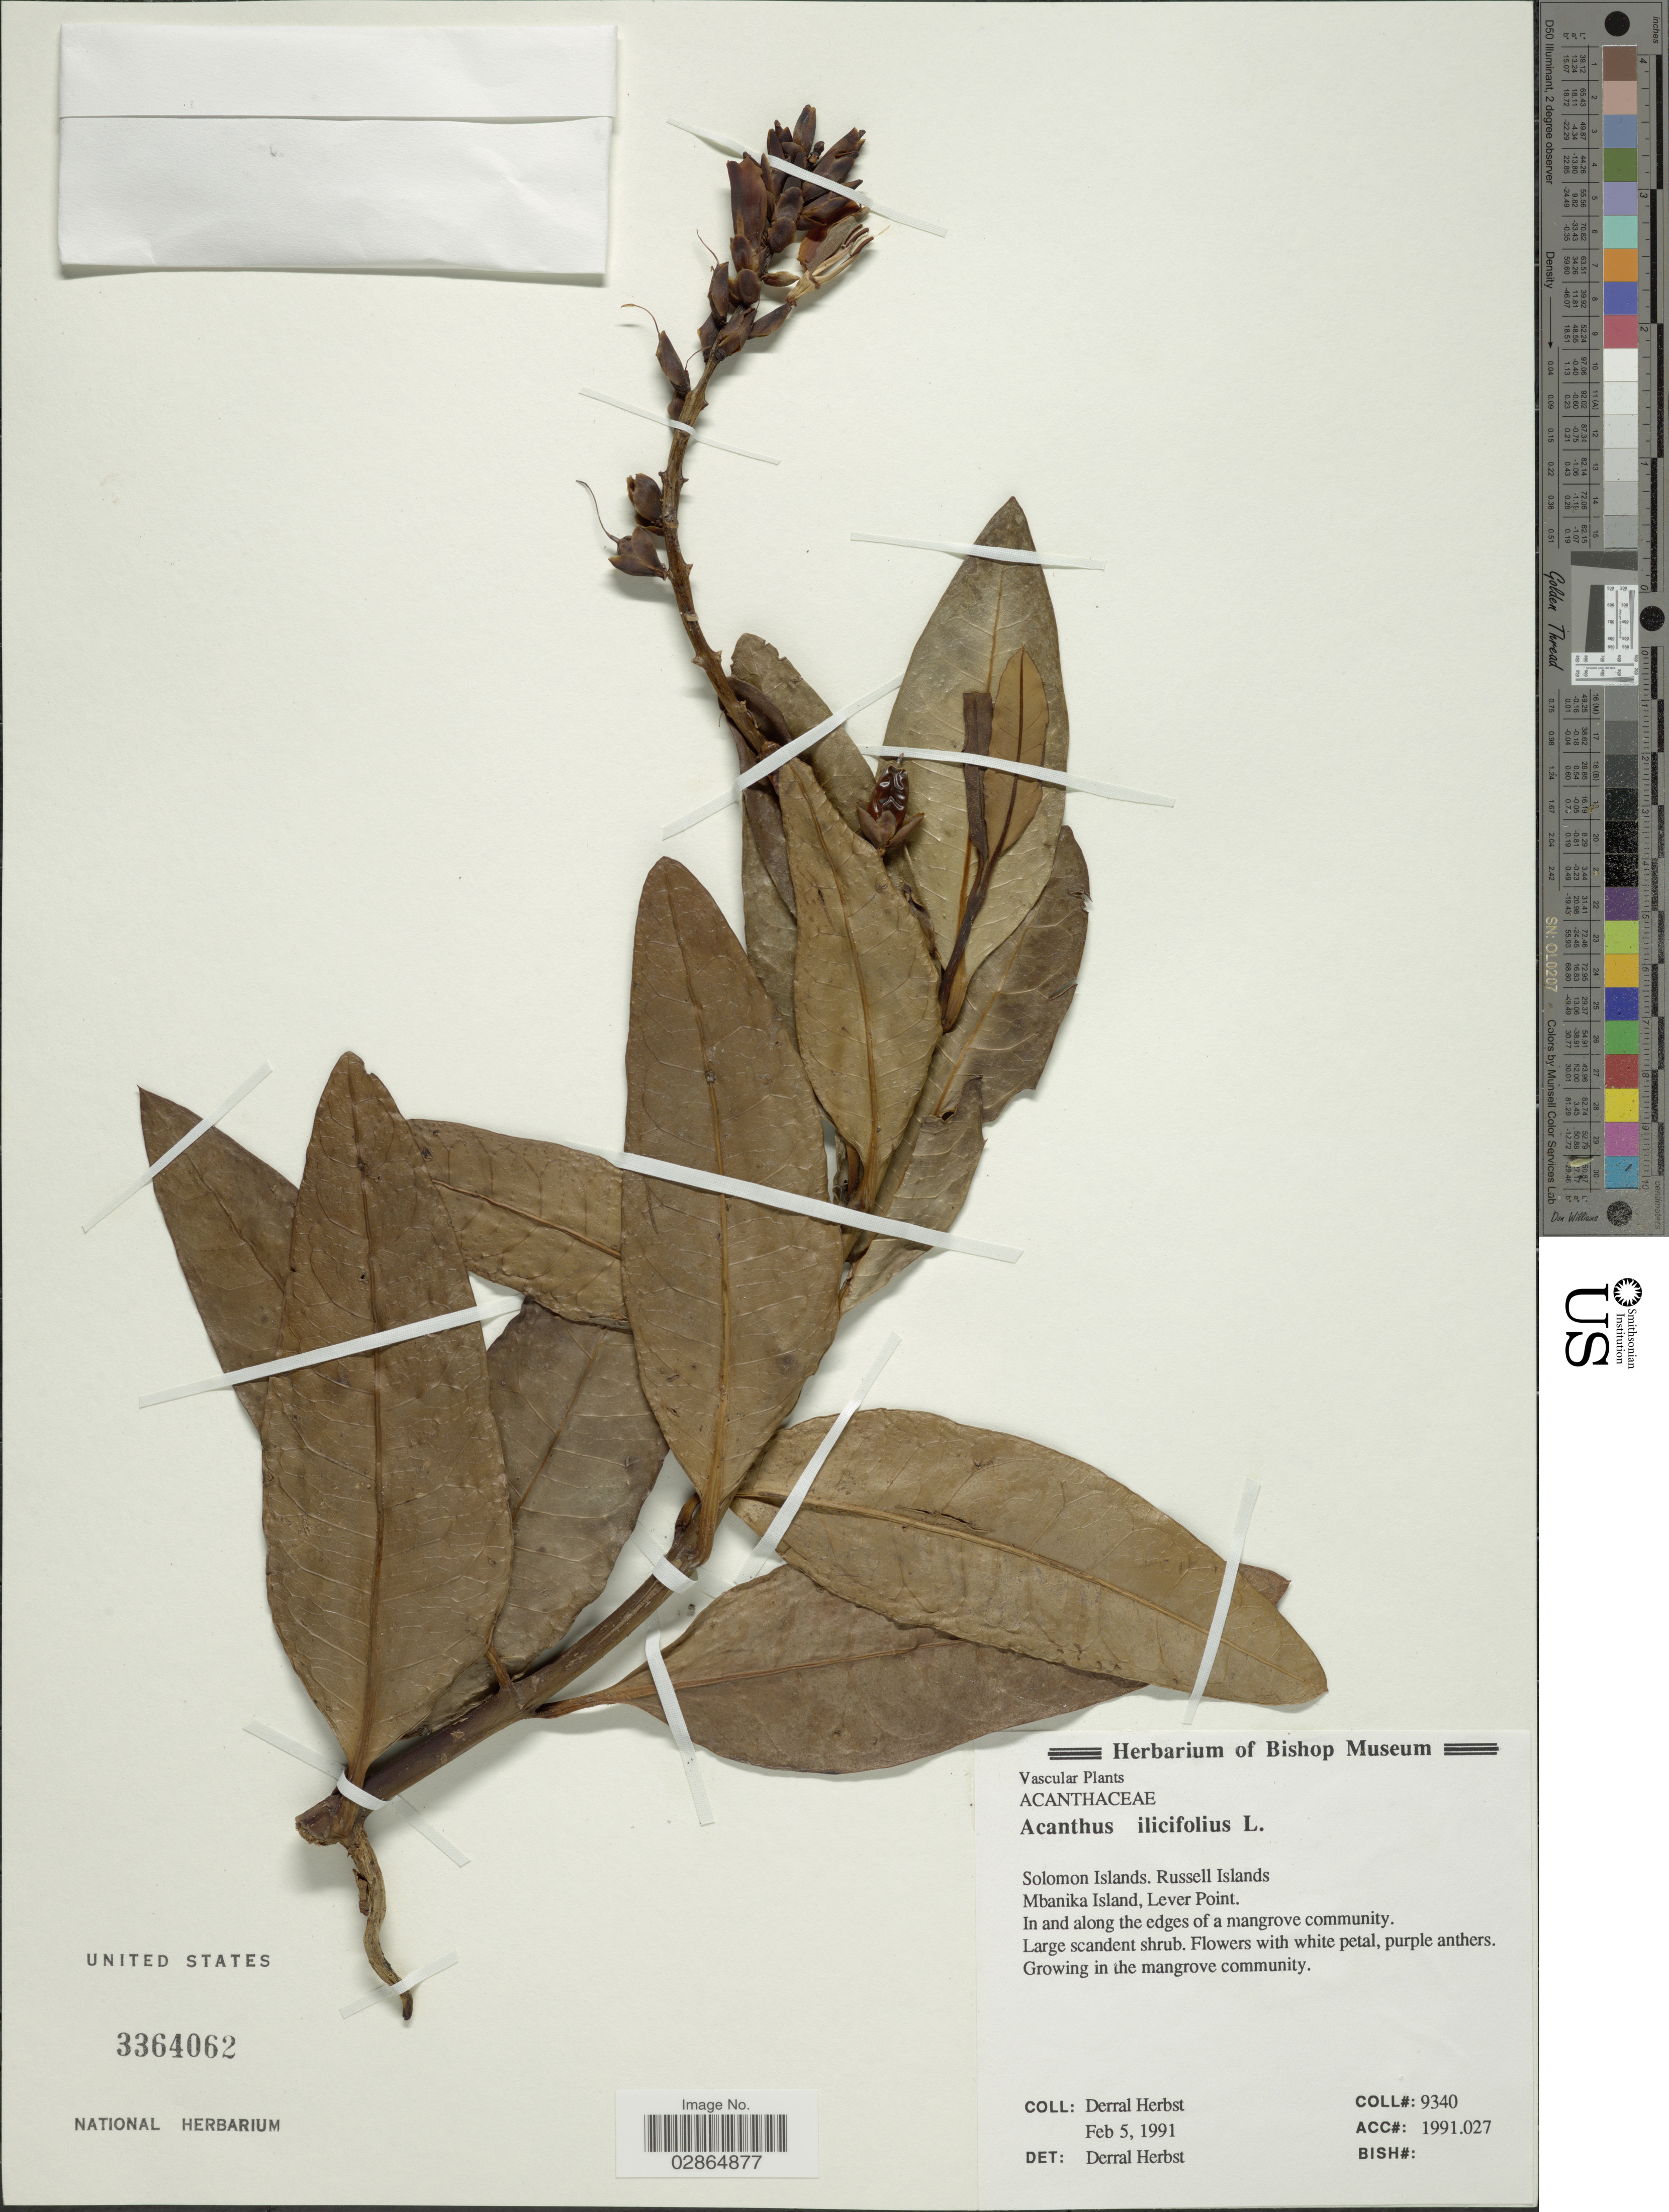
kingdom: Plantae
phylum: Tracheophyta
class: Magnoliopsida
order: Lamiales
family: Acanthaceae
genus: Acanthus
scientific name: Acanthus ilicifolius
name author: L.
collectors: D. R. Herbst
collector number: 9340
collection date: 1991-02-05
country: Solomon Islands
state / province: Solomon Islands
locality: Solomon Islands, Russell Islands, Mbanika Island, Lever Point.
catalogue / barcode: US 3364062